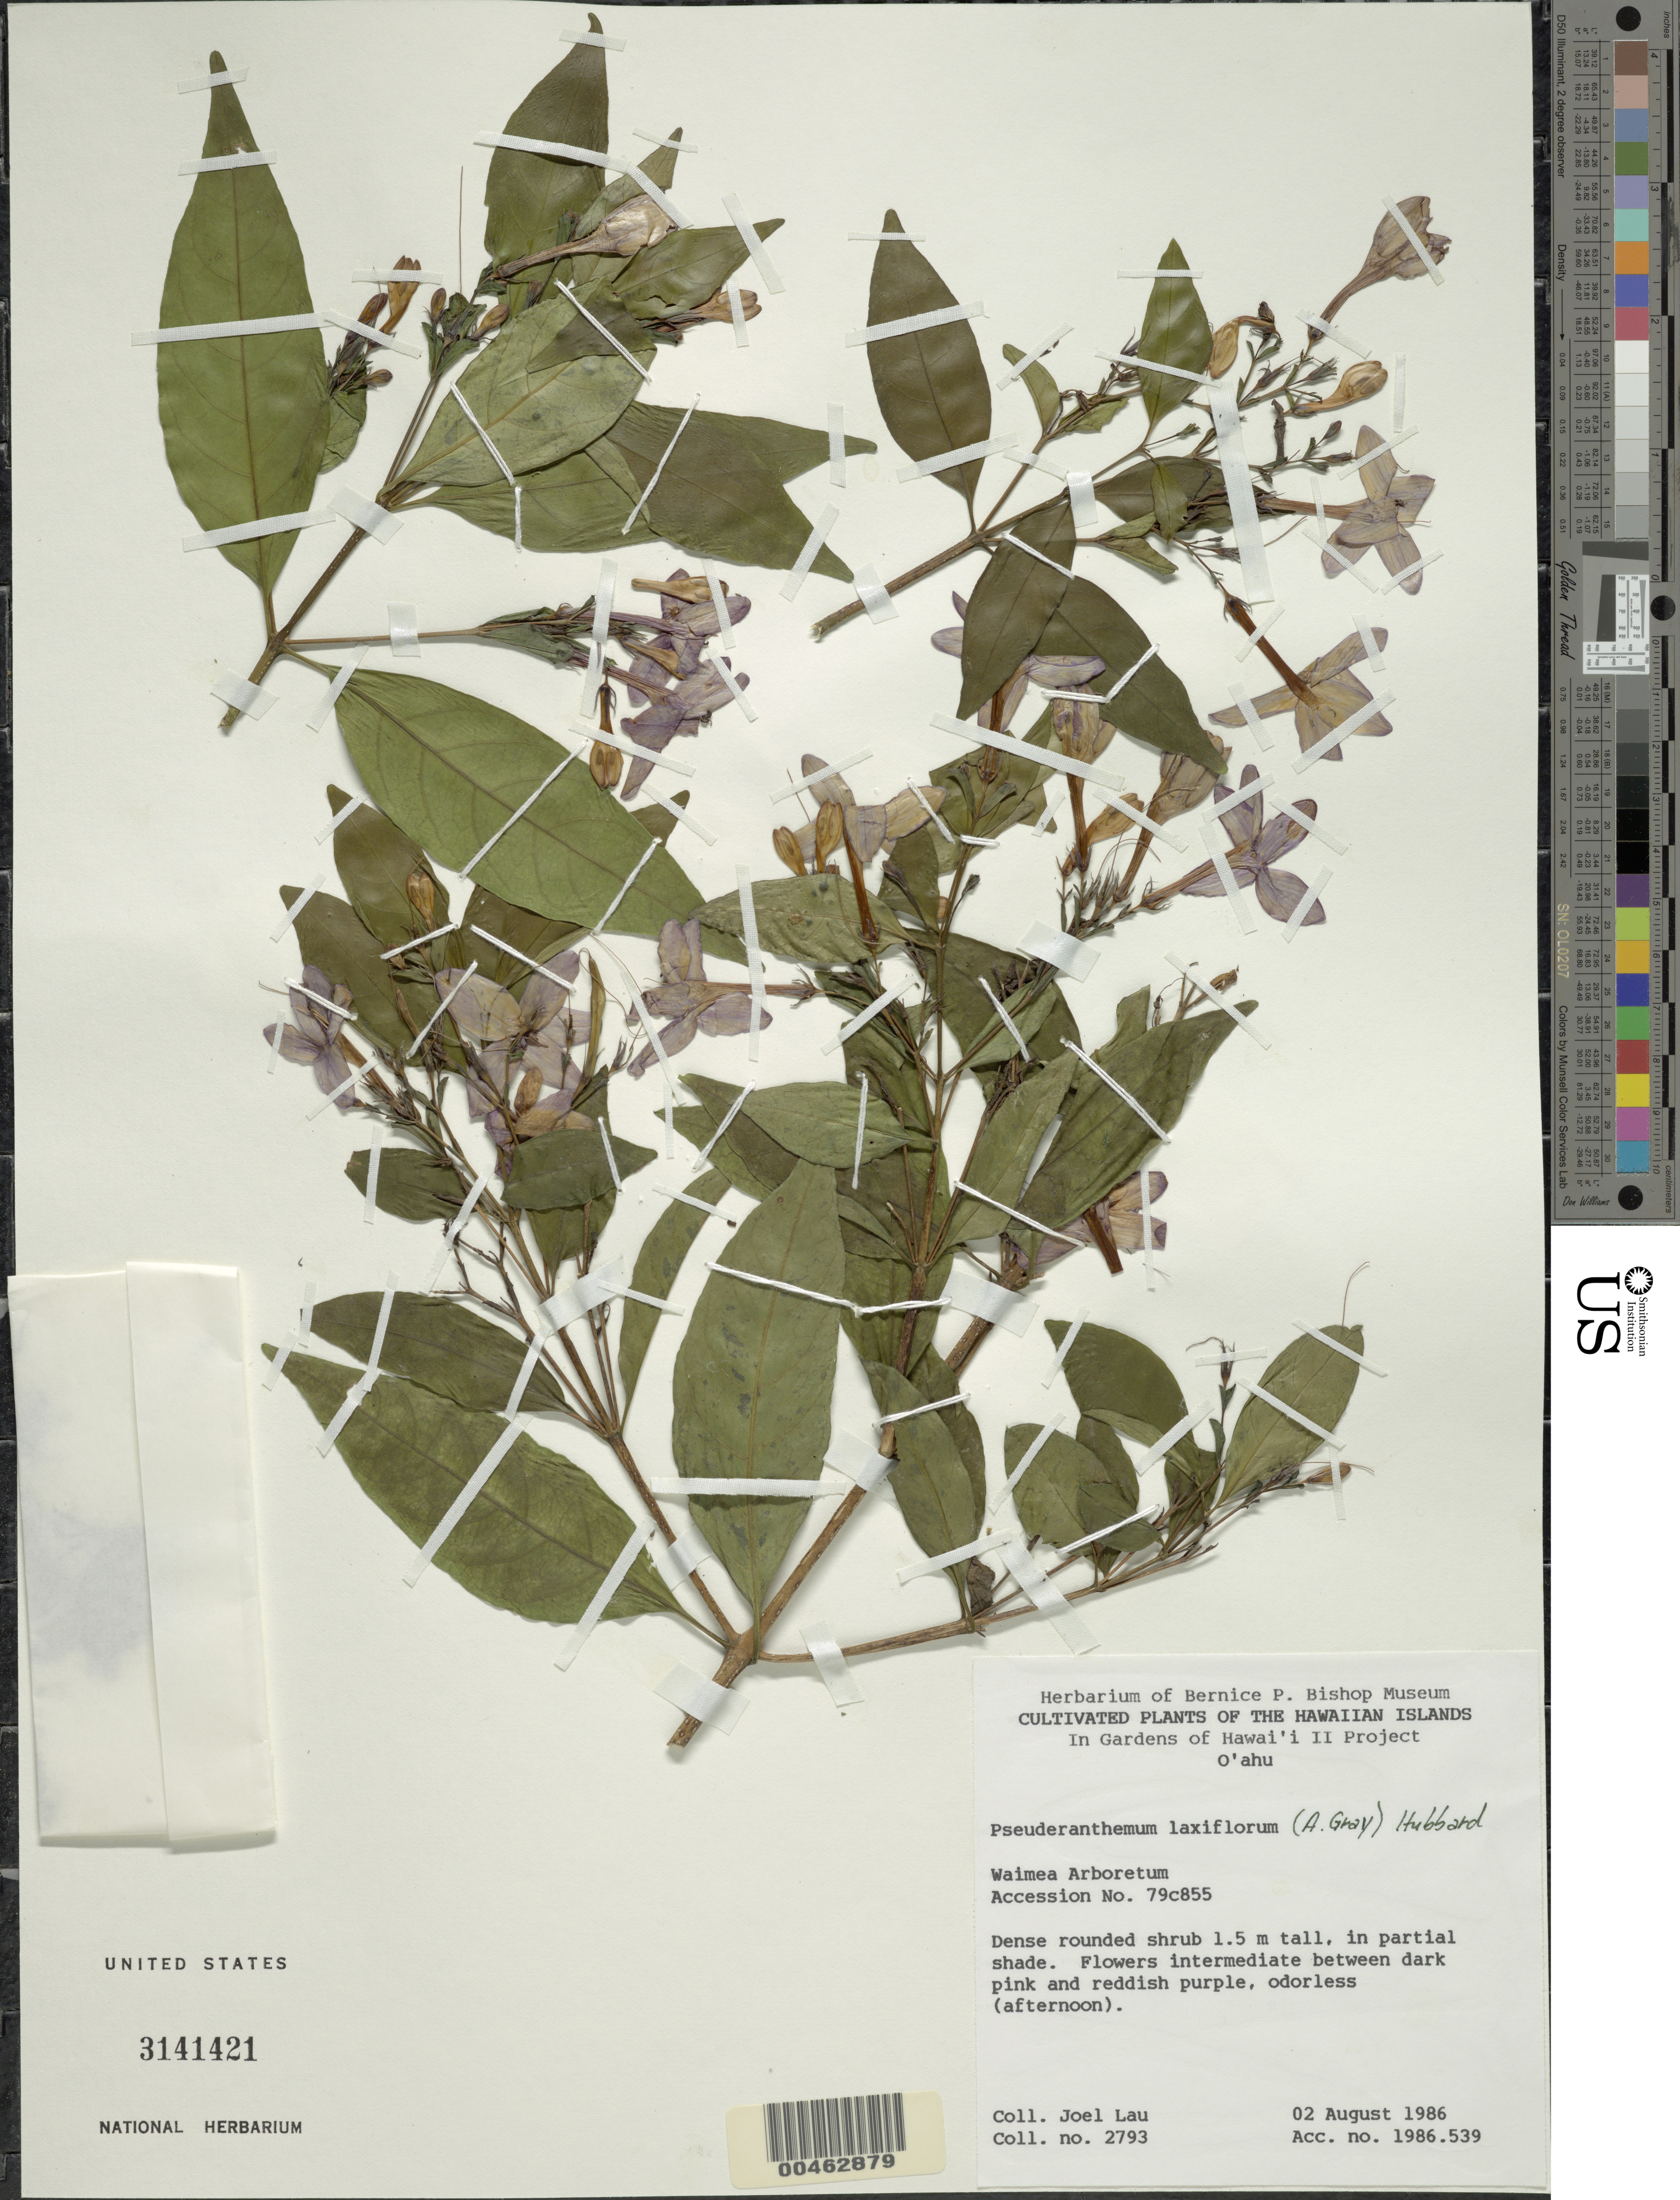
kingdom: Plantae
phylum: Tracheophyta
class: Magnoliopsida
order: Lamiales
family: Acanthaceae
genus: Pseuderanthemum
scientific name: Pseuderanthemum laxiflorum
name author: (A. Gray)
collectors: J. Lau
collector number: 2793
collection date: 1986-08-02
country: United States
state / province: Hawaii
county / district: Honolulu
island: Oahu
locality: Hawaiian Islands. In Gardens of Hawai'i II Project.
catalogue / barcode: US 3141421